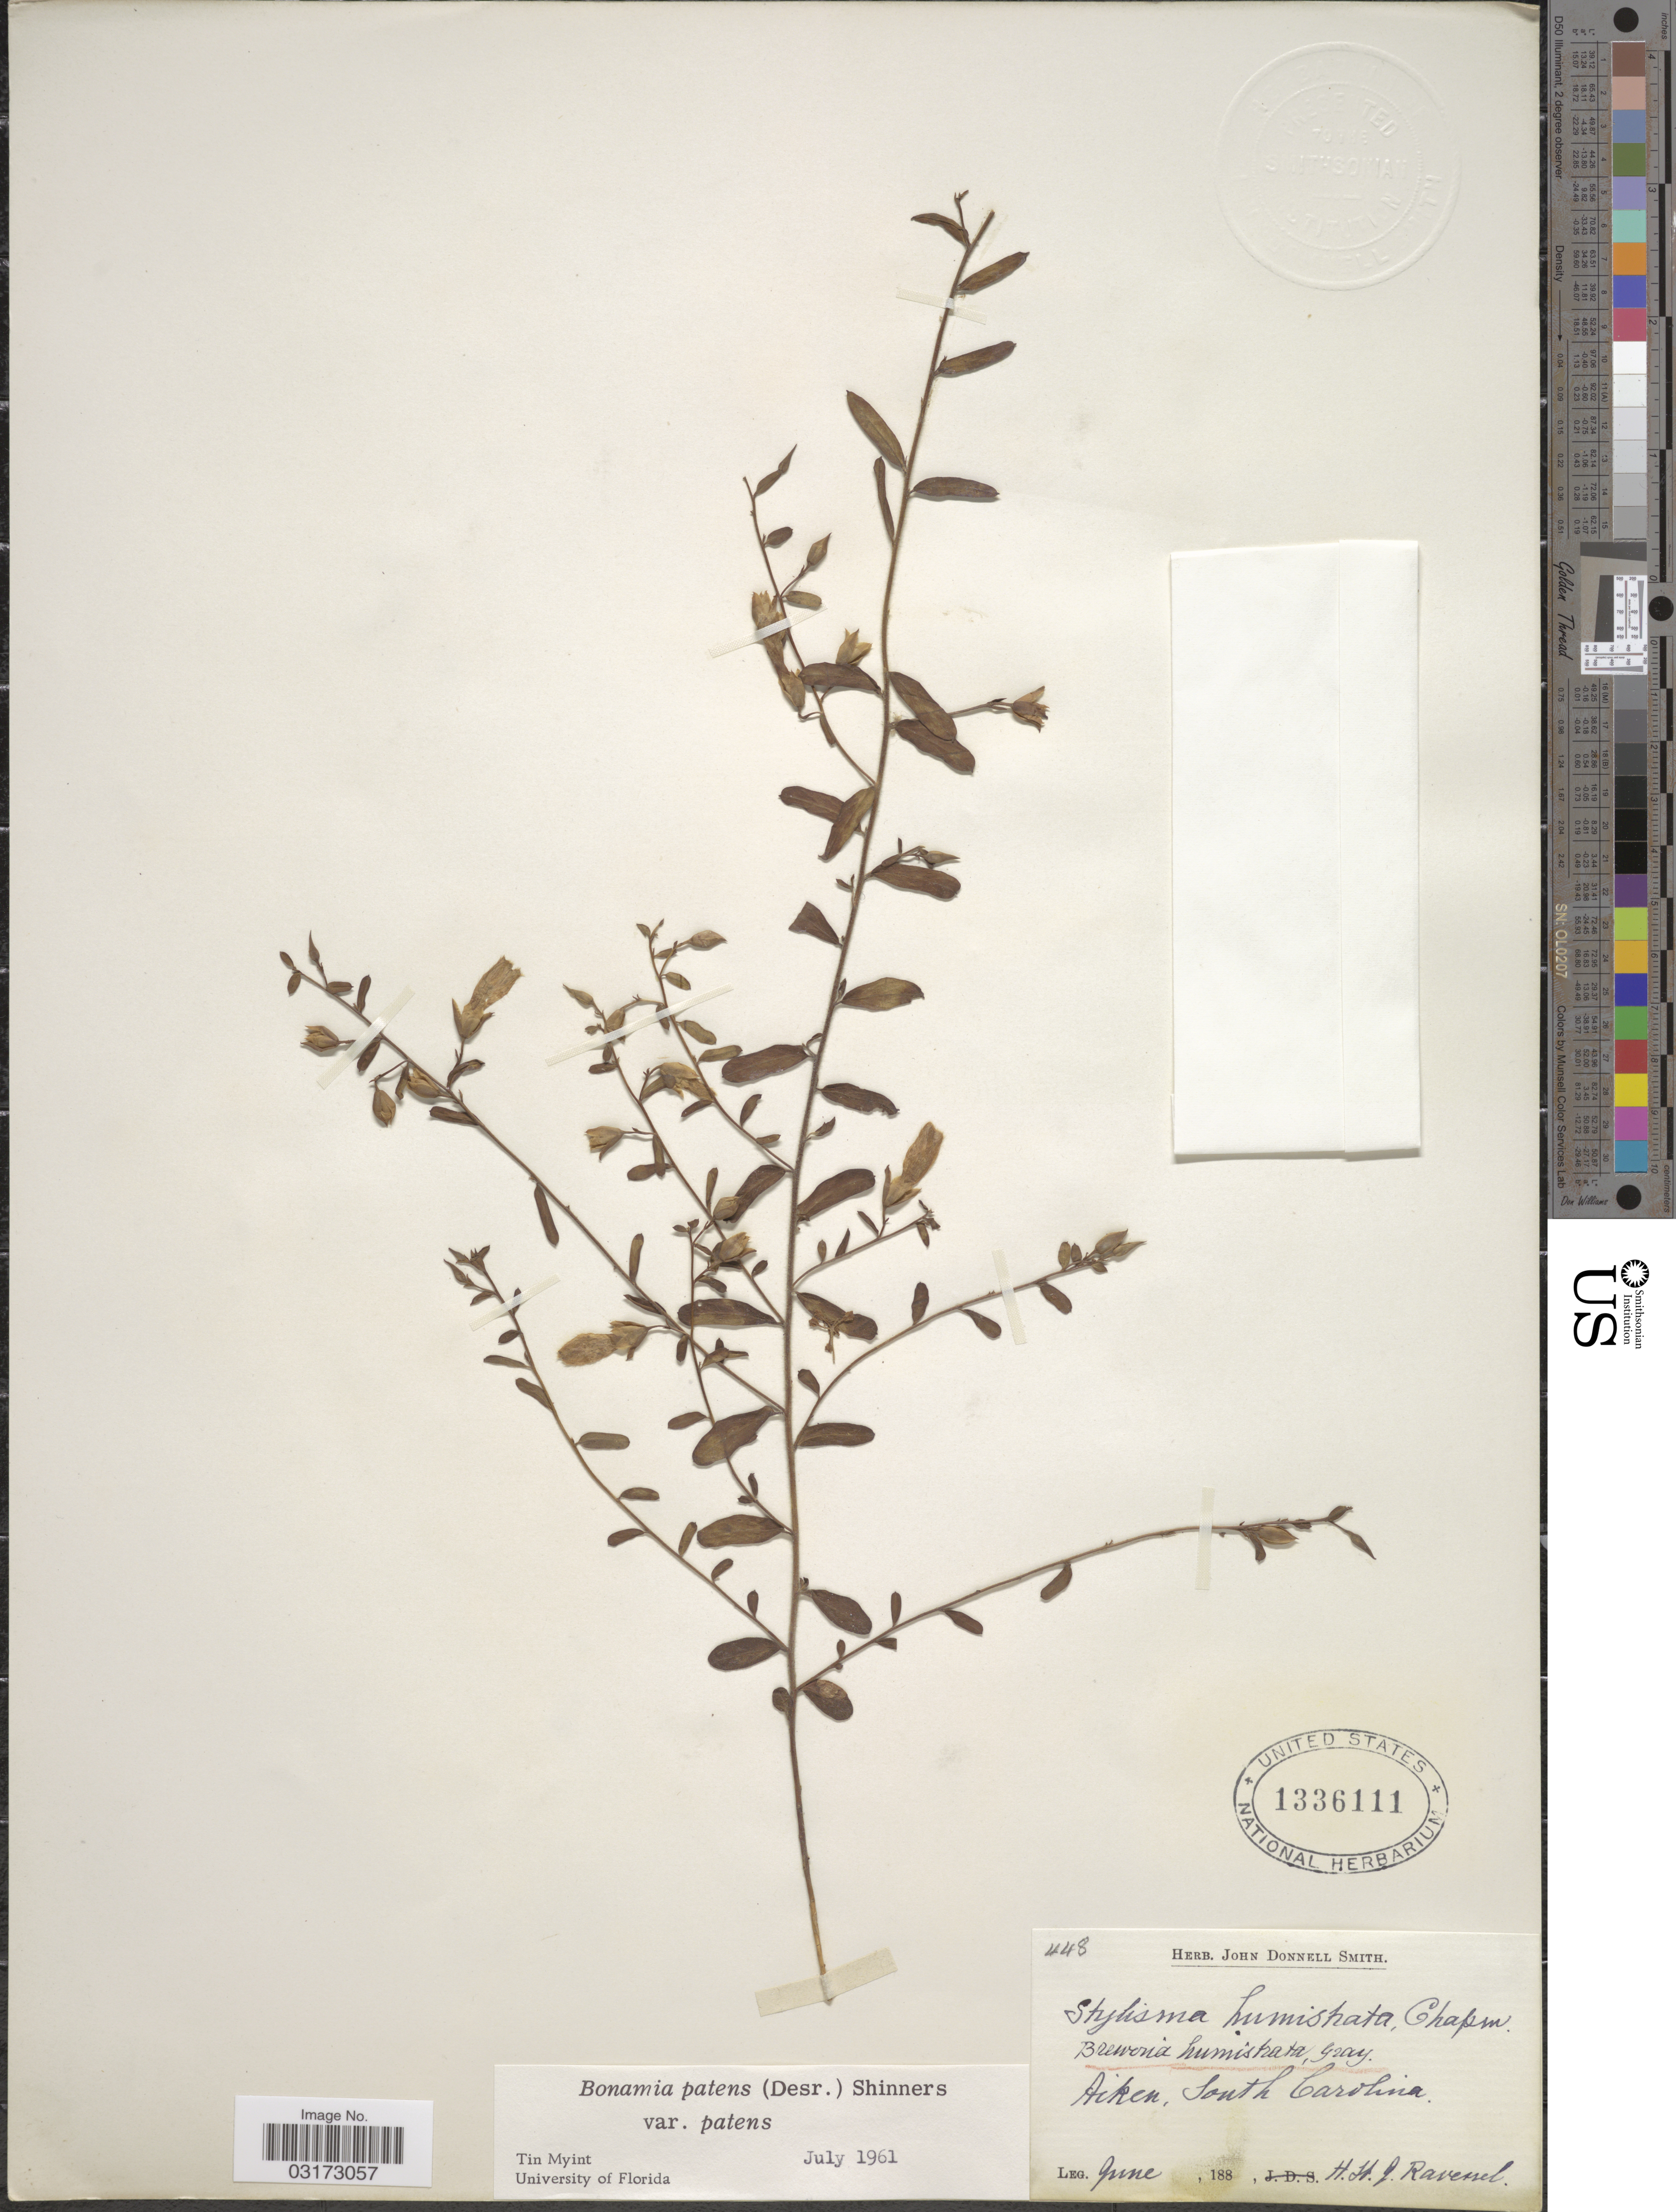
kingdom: Plantae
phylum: Tracheophyta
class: Magnoliopsida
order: Solanales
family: Convolvulaceae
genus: Stylisma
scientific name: Stylisma patens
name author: (Desr.) Myint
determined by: Strong, Mark T., (BOT), Smithsonian Institution - National Museum of Natural History (UNITED STATES)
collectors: H. Ravenel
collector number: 448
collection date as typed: june 188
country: United States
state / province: South Carolina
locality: Aiken.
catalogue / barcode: US 1336111